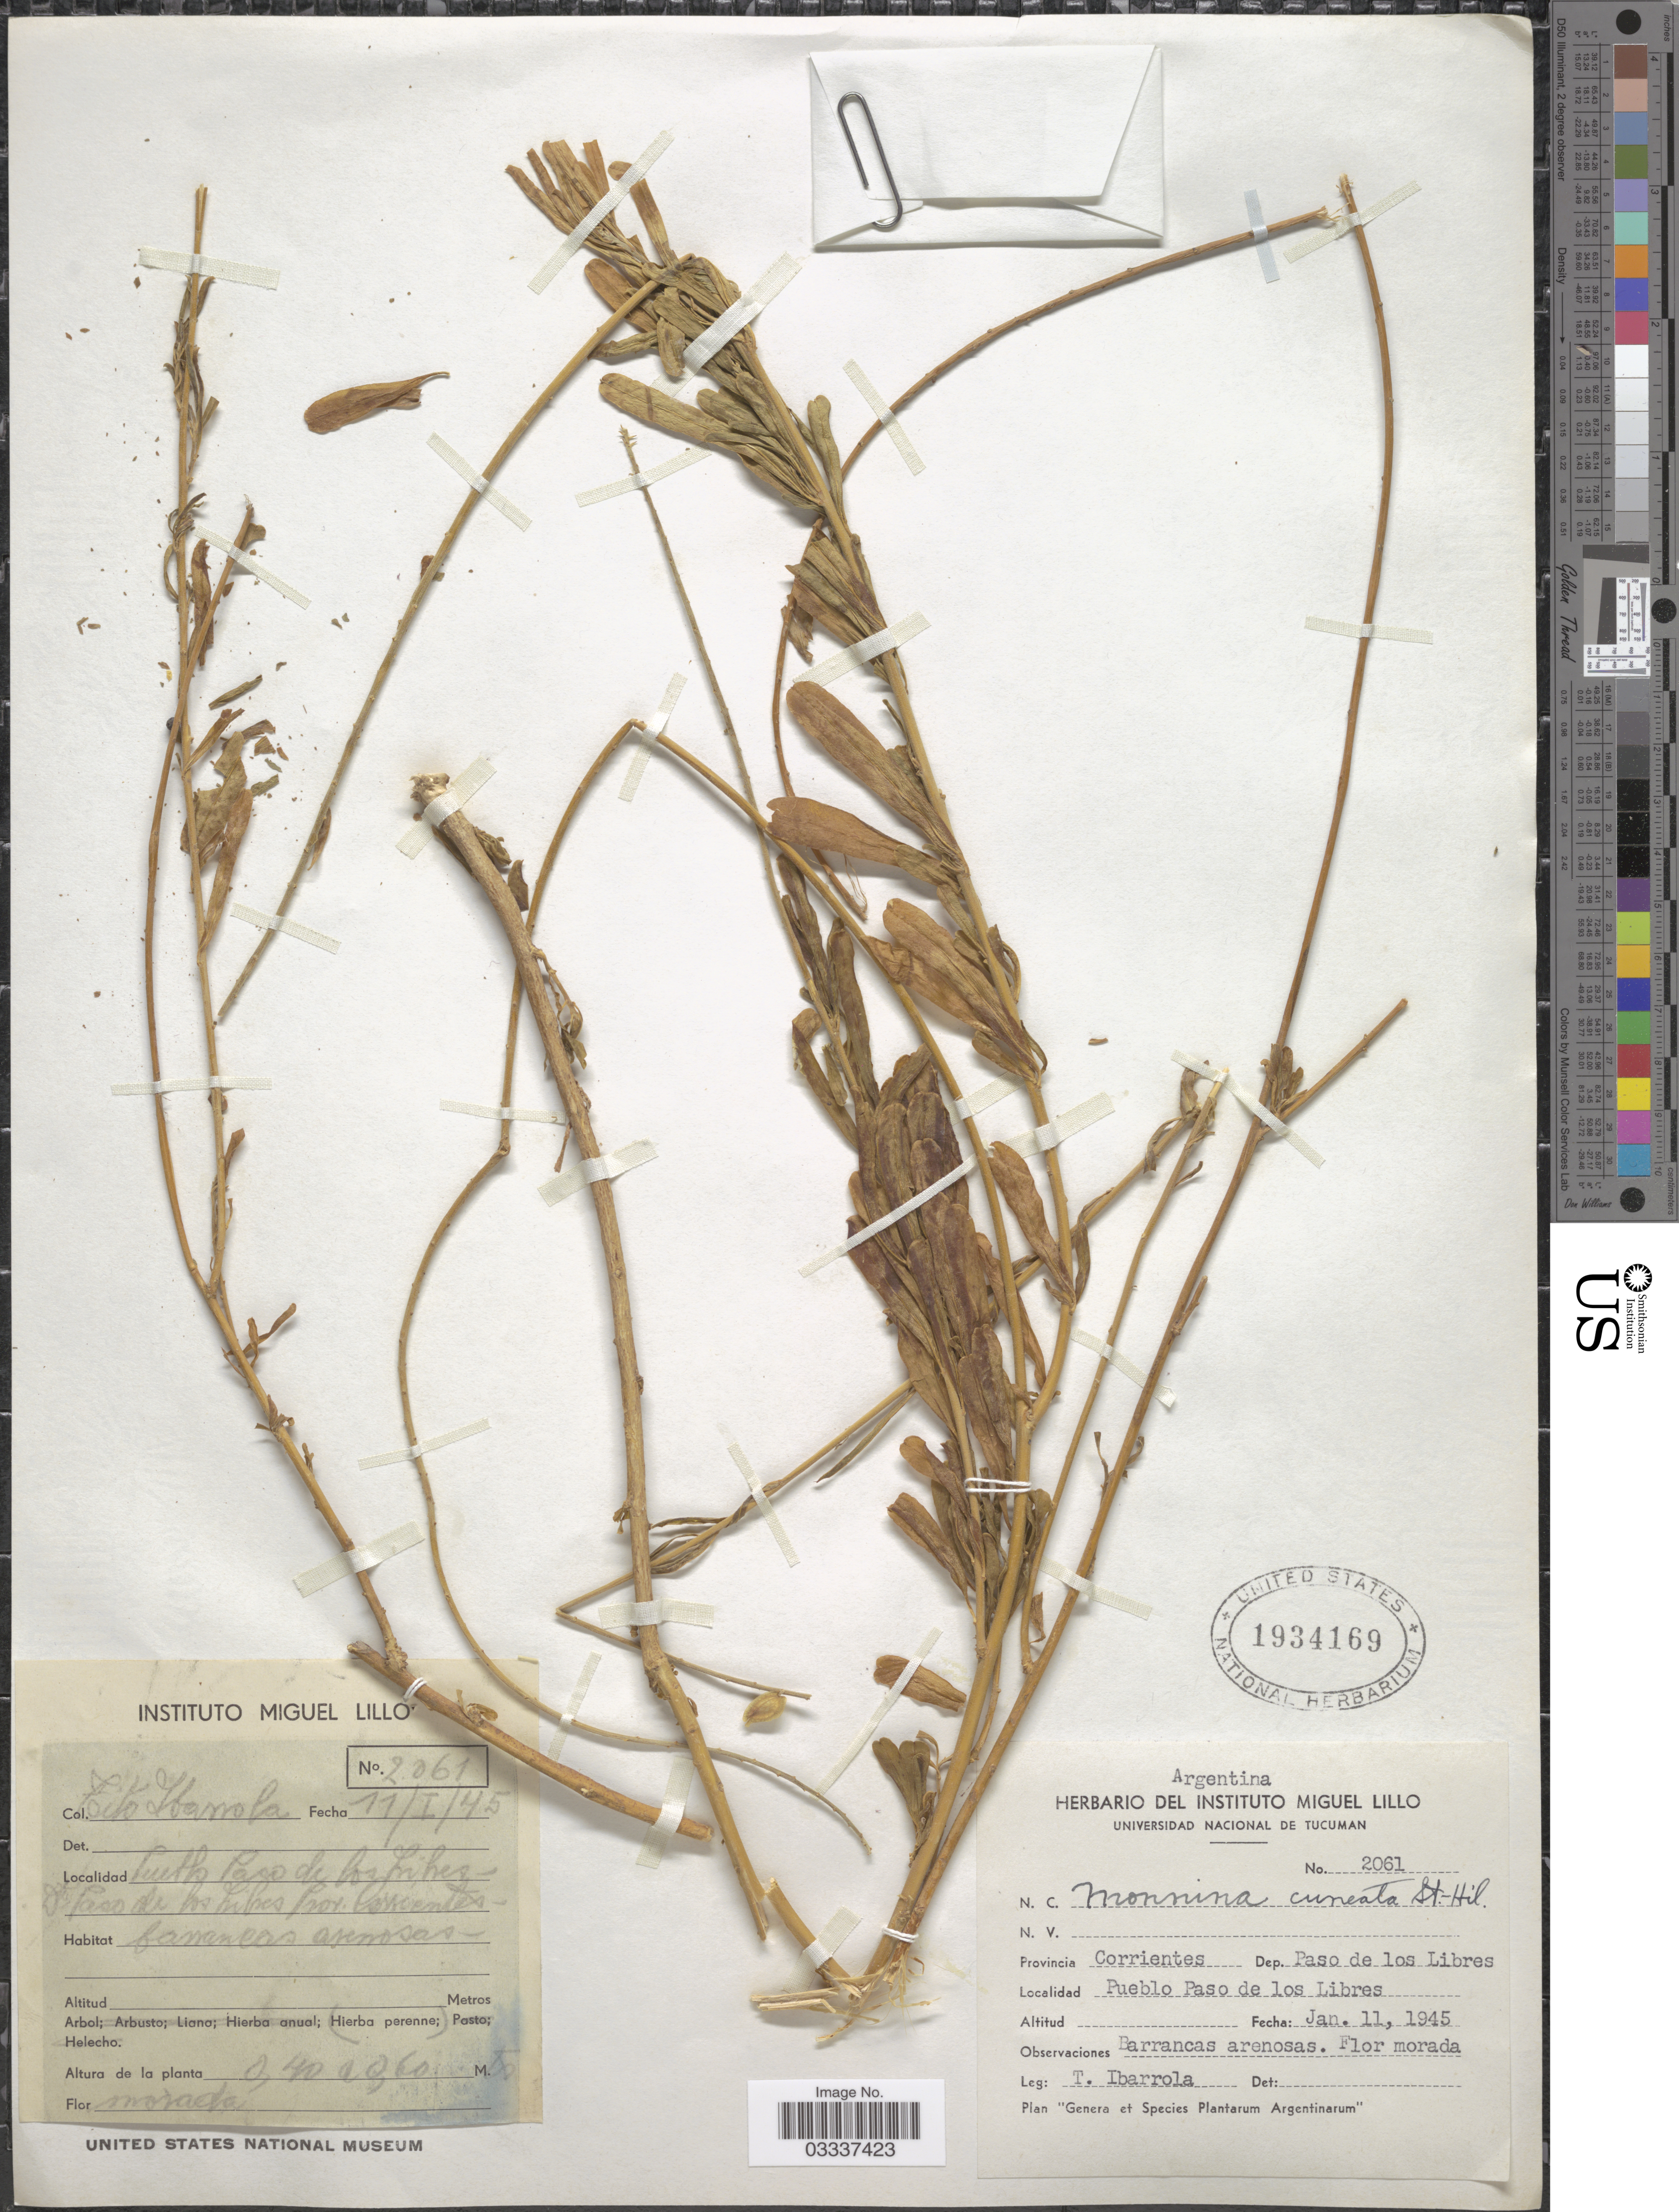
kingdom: Plantae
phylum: Tracheophyta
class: Magnoliopsida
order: Fabales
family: Polygalaceae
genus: Monnina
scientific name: Monnina cuneata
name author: A. St.-Hil.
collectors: T. Ibarrola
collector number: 2061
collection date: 1945-01-11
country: Argentina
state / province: Corrientes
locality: Dep. Paso de los Libres, Pueblo Paso de los Libres.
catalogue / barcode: US 1934169